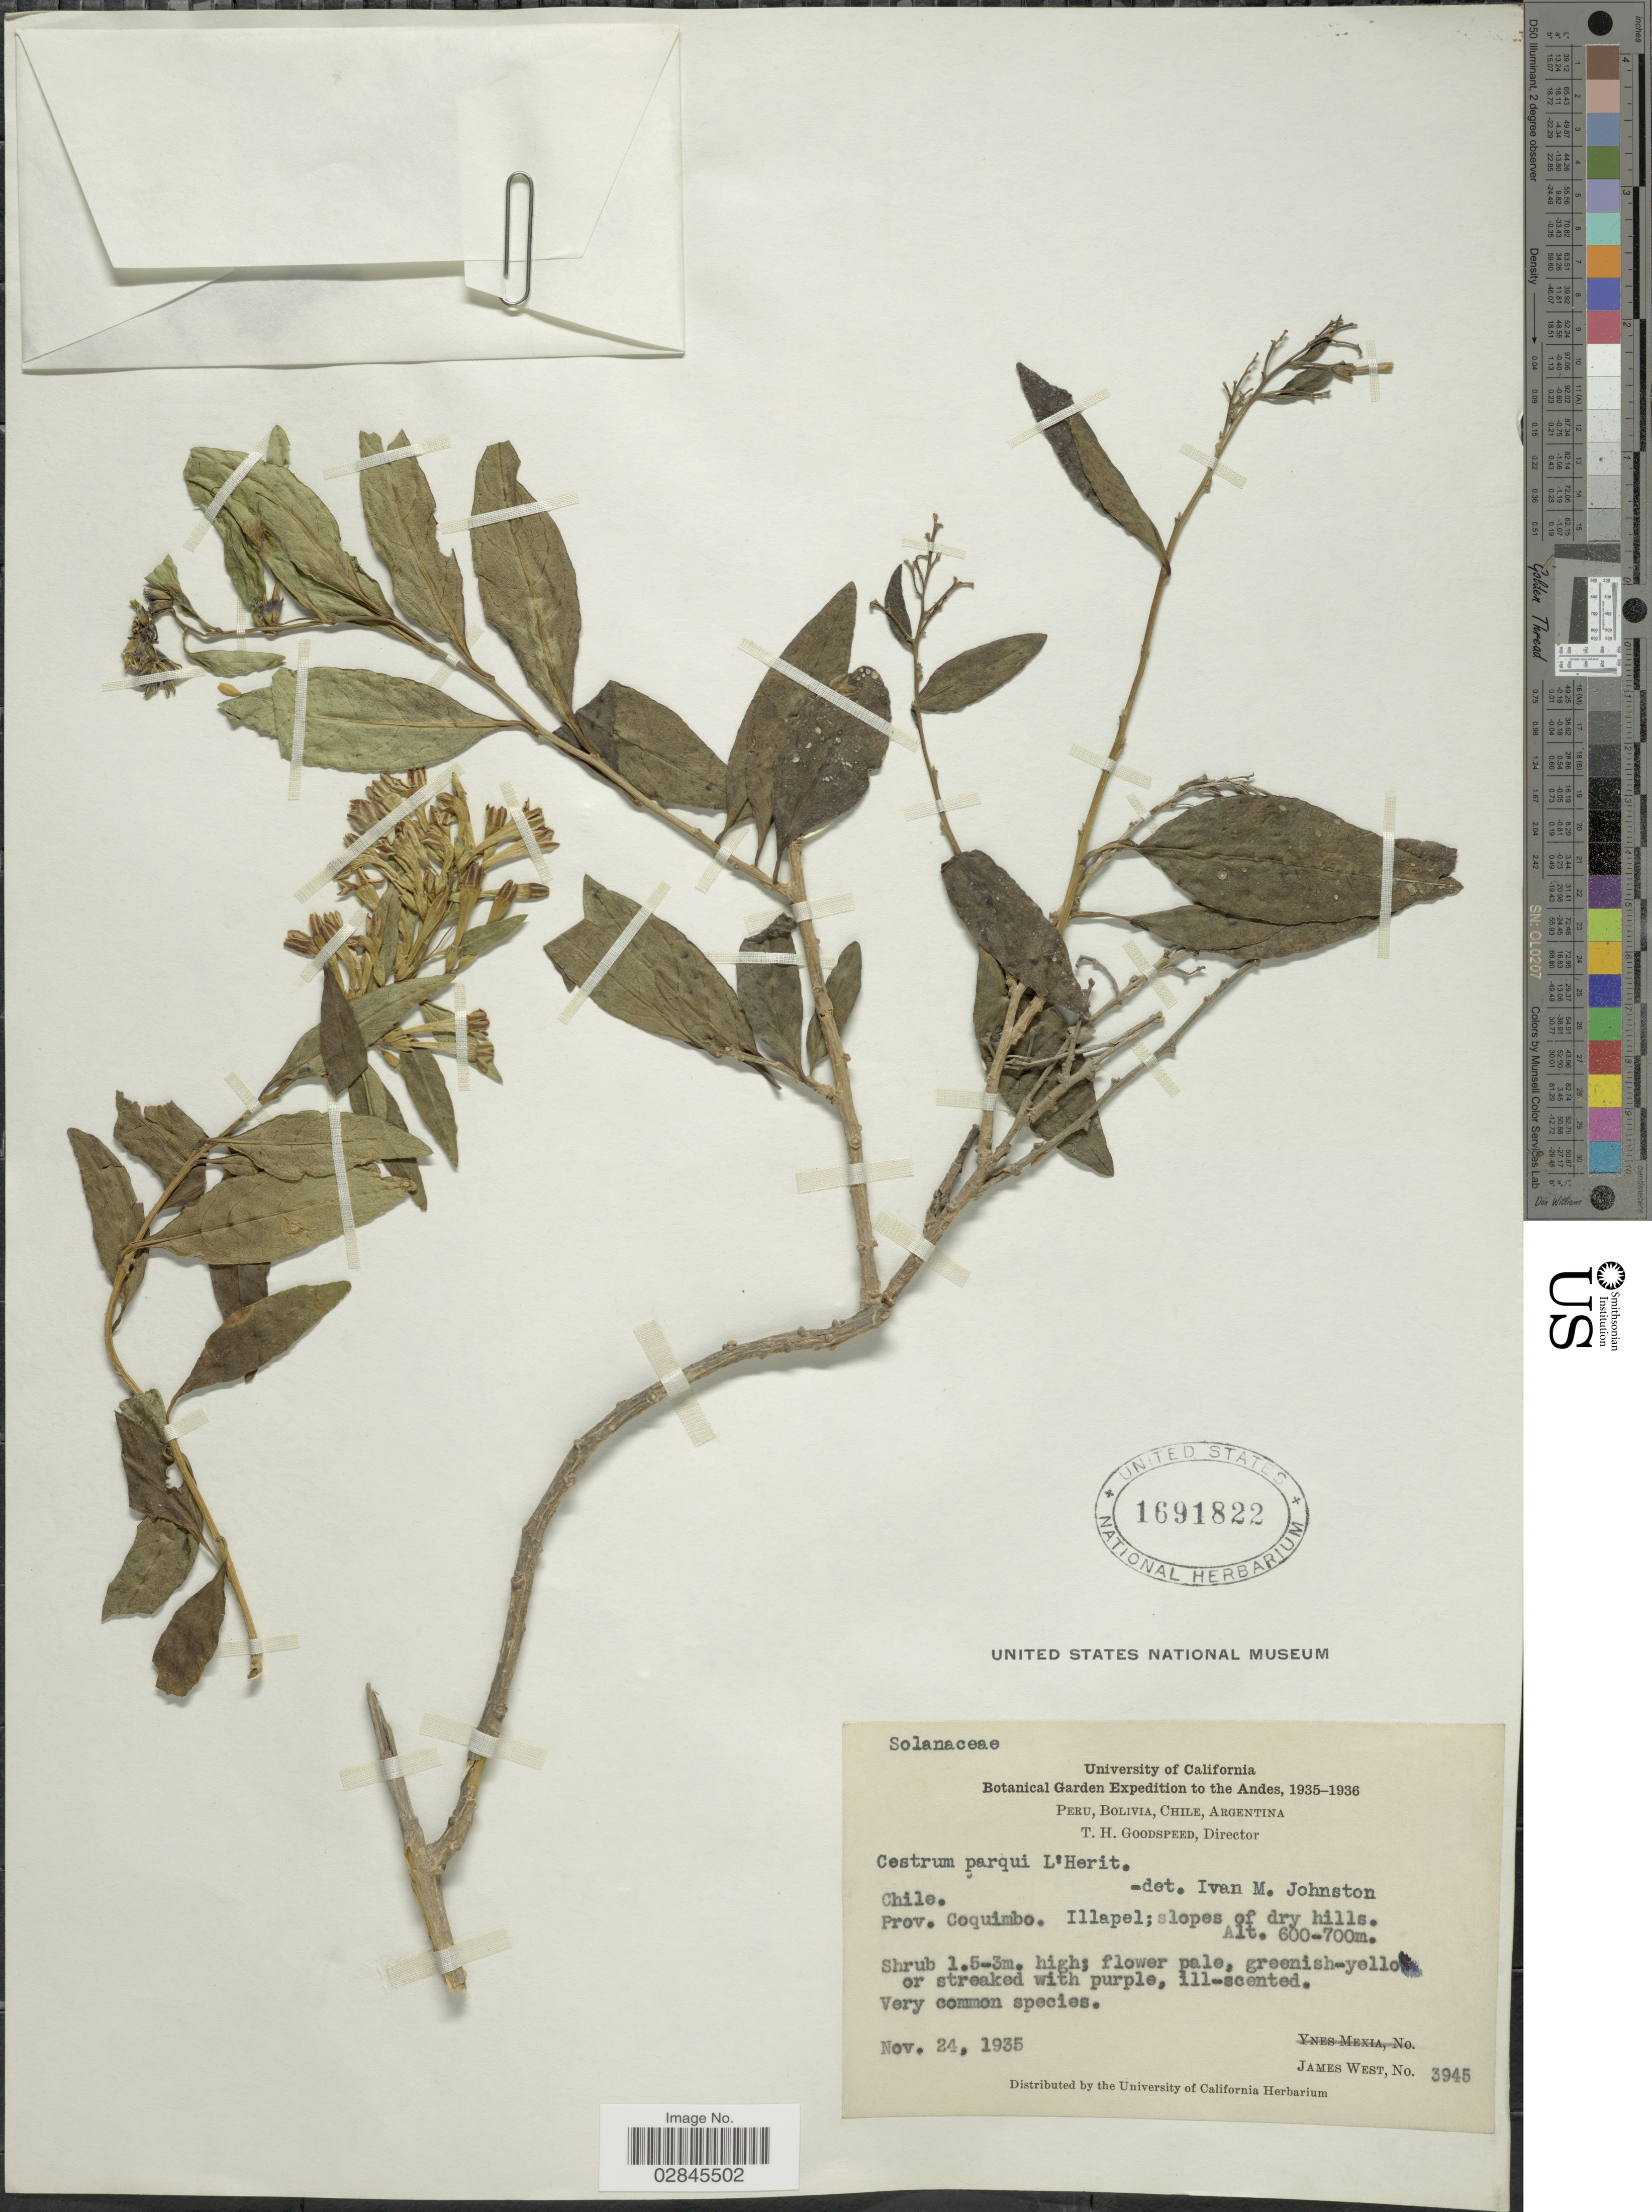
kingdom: Plantae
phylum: Tracheophyta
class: Magnoliopsida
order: Solanales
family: Solanaceae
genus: Cestrum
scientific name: Cestrum parqui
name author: L'Hér.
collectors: J. West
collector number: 3945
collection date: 1935-11-24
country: Chile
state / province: Coquimbo (IV)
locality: Illapel; slopes of dry hills. Andes.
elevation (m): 600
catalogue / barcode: US 1691822